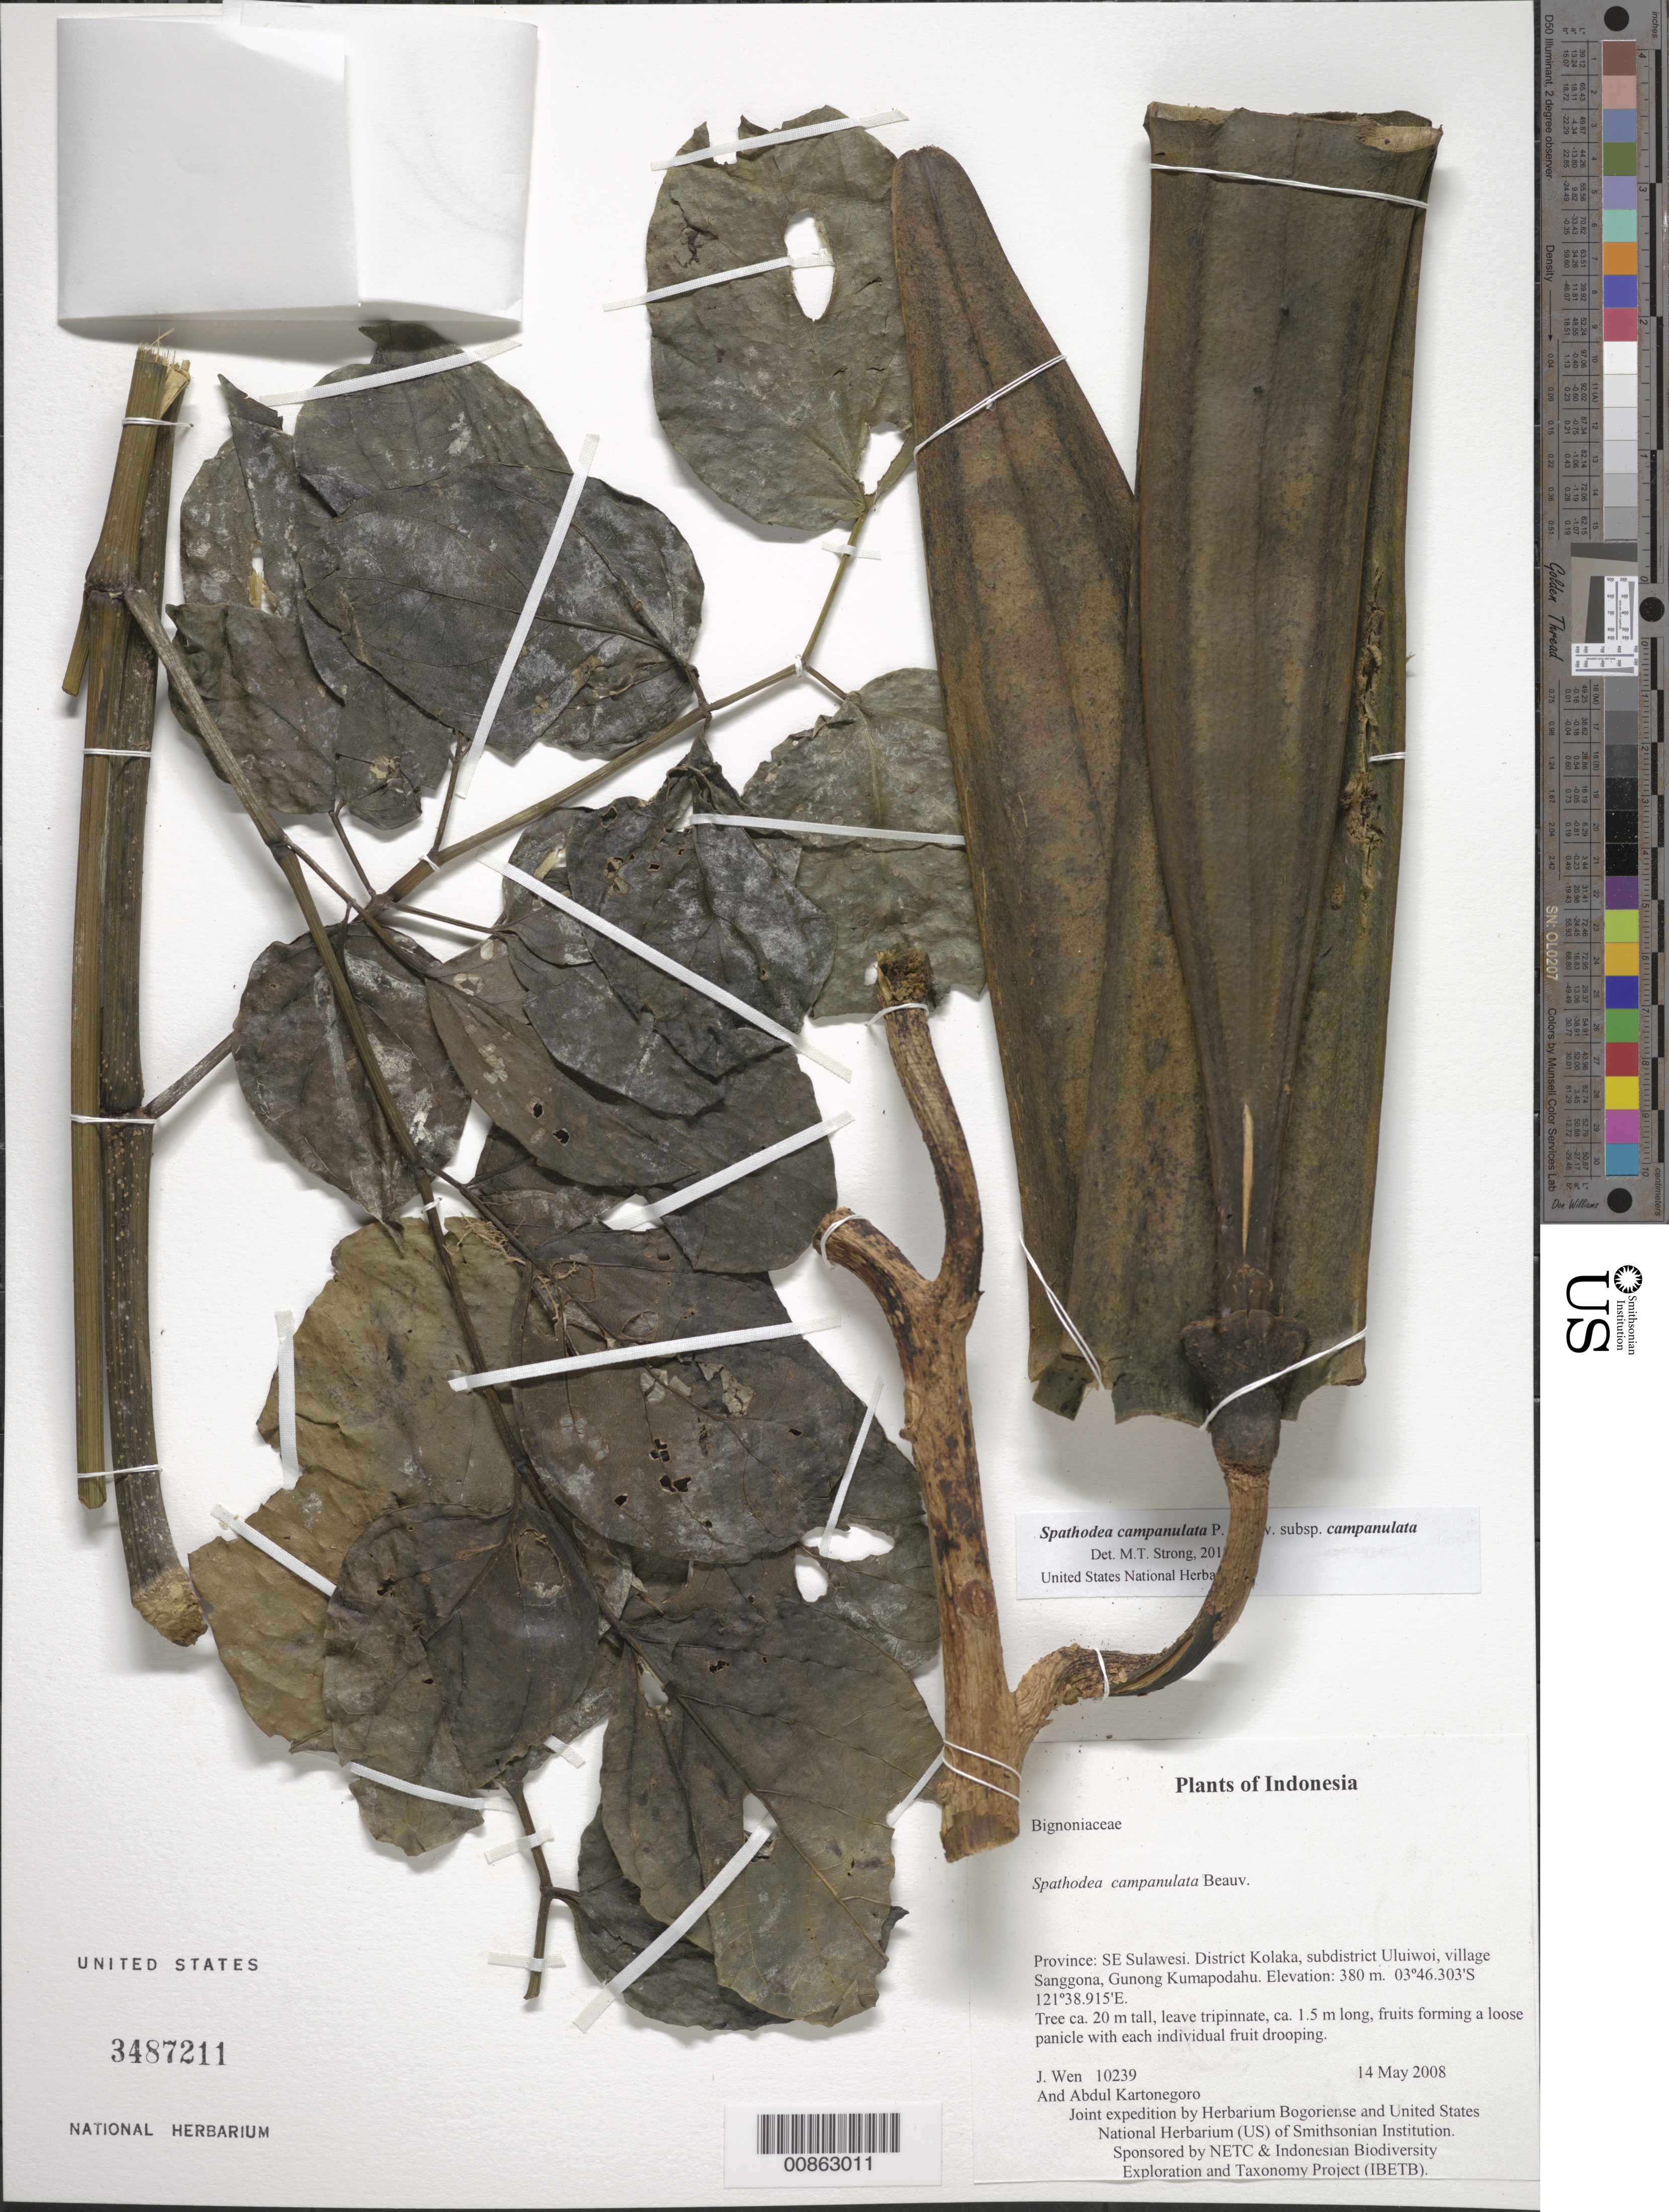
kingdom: Plantae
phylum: Tracheophyta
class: Magnoliopsida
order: Lamiales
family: Bignoniaceae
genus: Spathodea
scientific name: Spathodea campanulata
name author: P. Beauv.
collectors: J. Wen & A. Kartonegoro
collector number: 10239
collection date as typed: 14 May 2008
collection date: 2008-05-14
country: Indonesia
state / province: Sulawesi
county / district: Sulawesi Tenggara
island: Sulawesi [Celebes]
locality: District Kolaka, subdistrict Uluiwoi, village Sanggona, Gunong Kumapodahu.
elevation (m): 380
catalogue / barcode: US 3487211